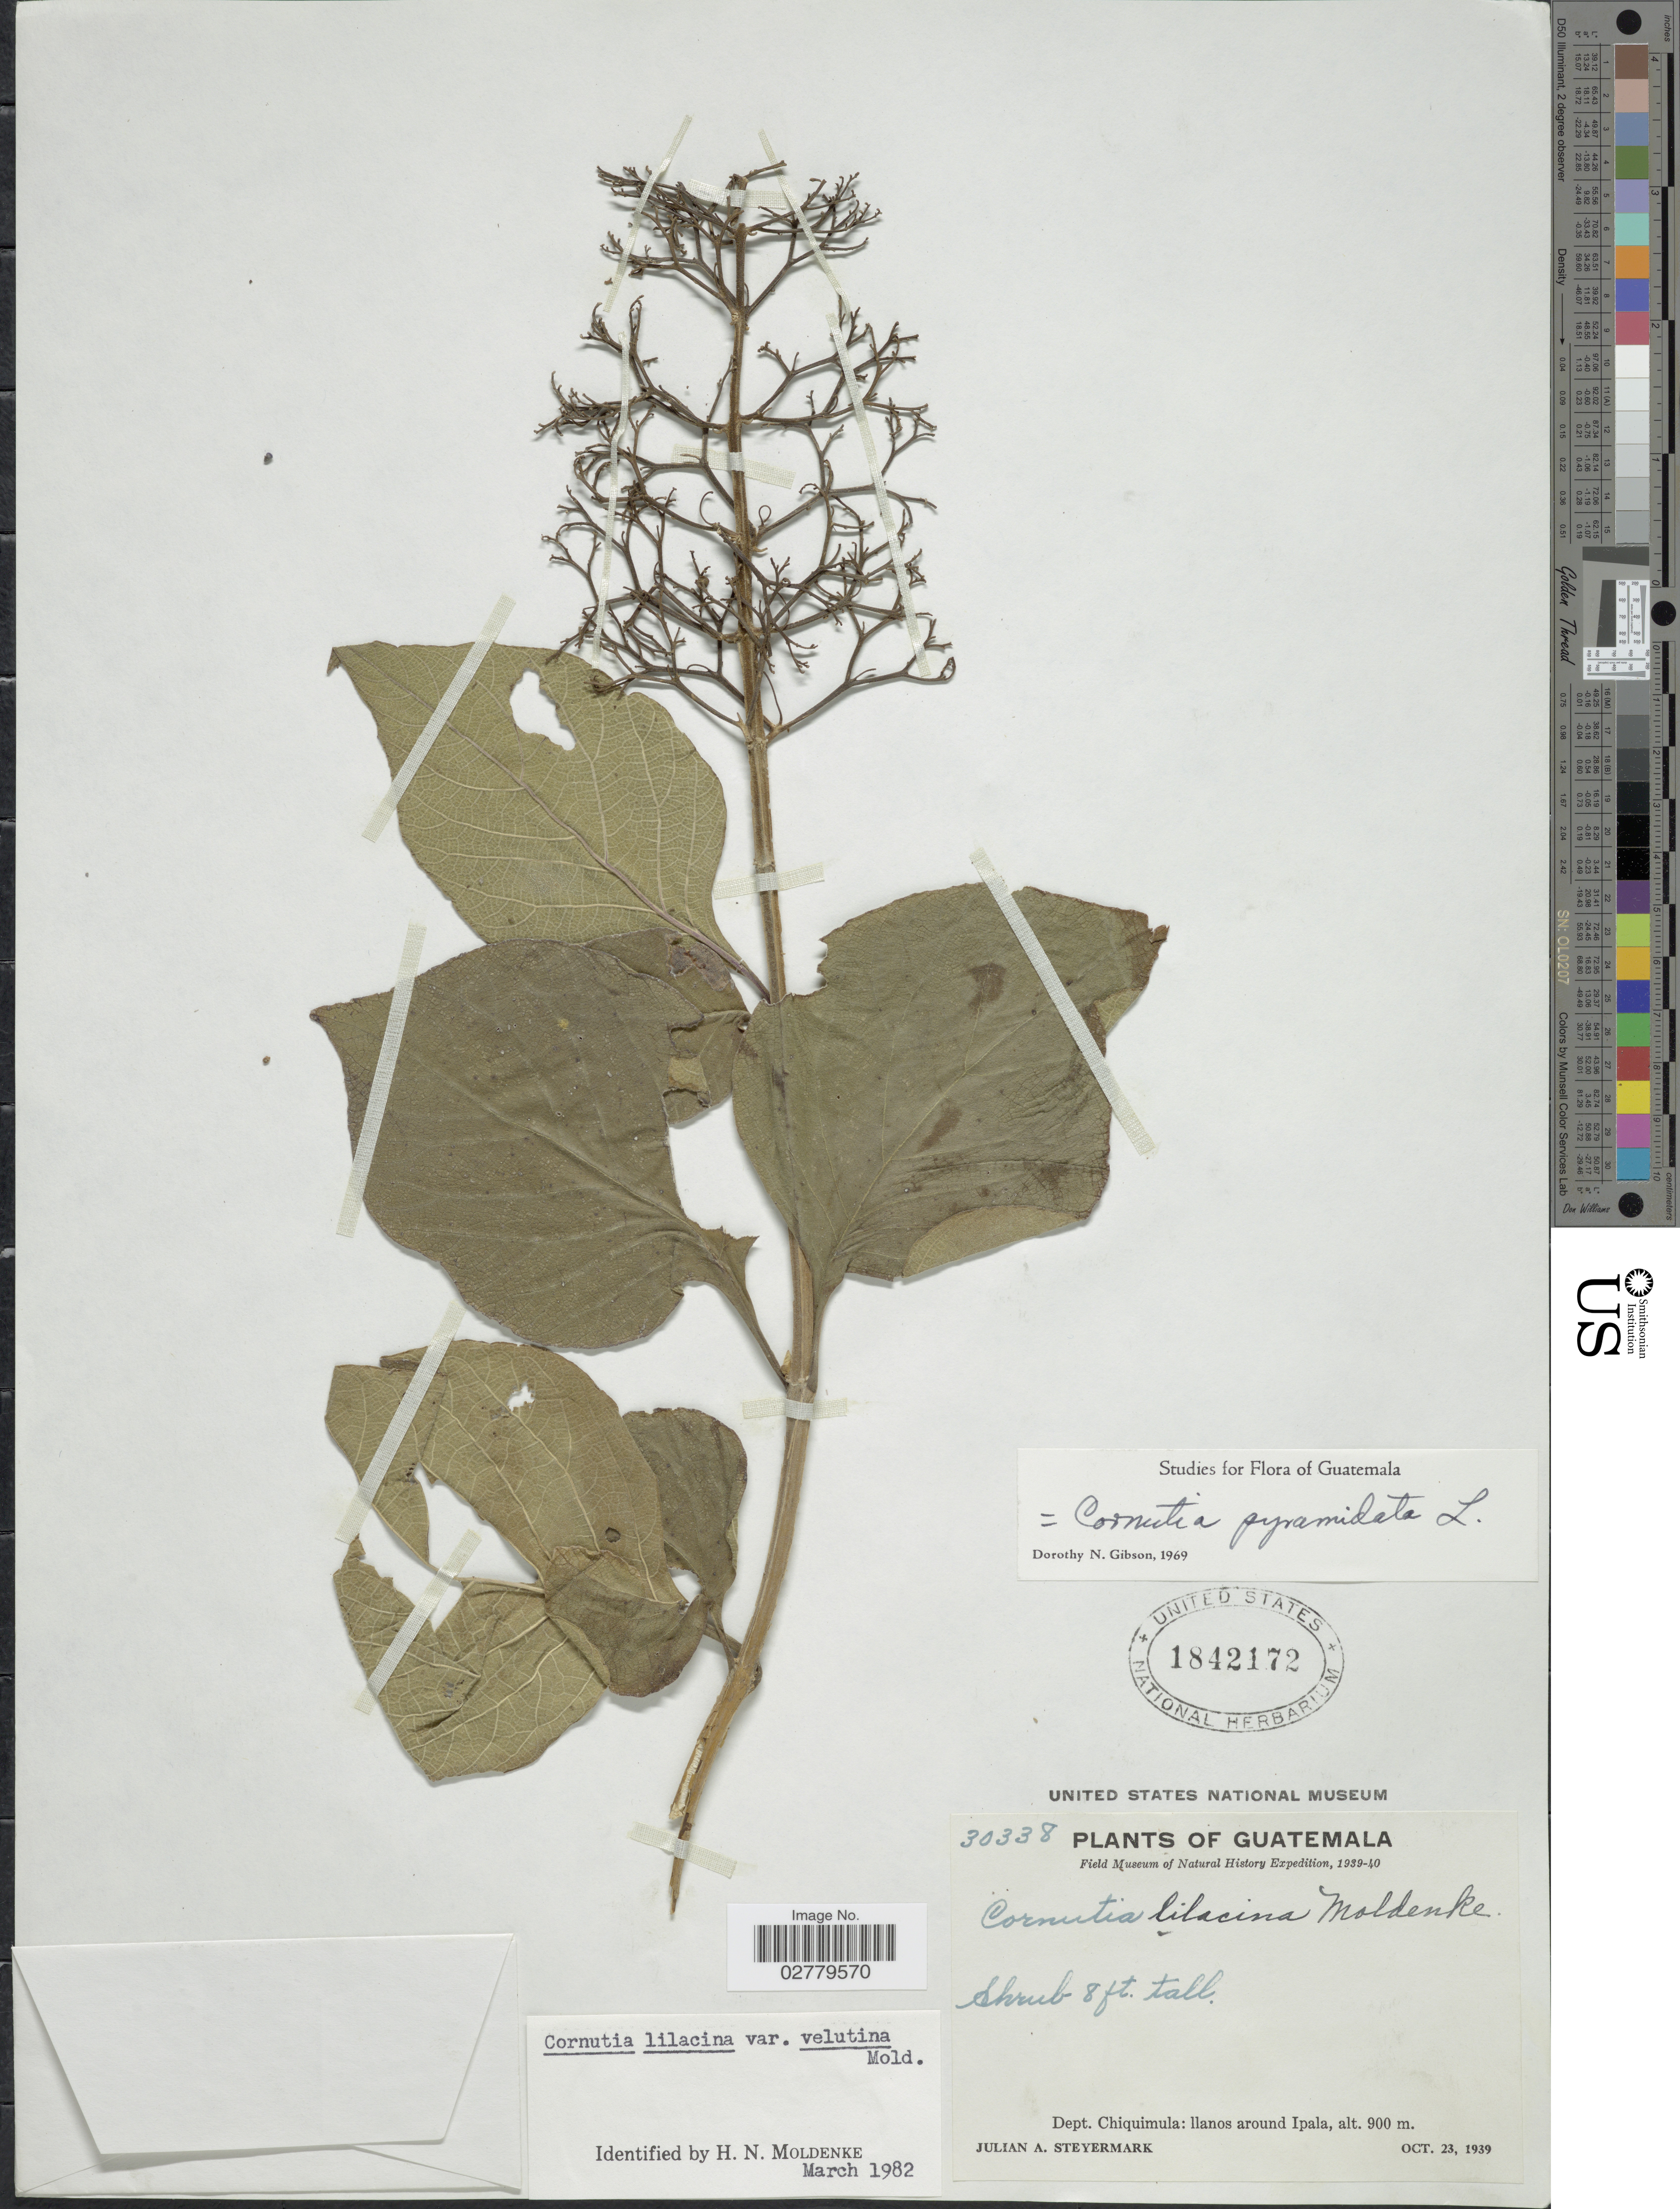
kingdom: Plantae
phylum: Tracheophyta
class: Magnoliopsida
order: Lamiales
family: Lamiaceae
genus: Cornutia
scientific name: Cornutia lilacina var. velutina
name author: Moldenke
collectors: J. Steyermark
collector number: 30338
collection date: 1939-10-23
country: Guatemala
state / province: Chiquimula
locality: Dept. Chiquimula: llanos around Ipala.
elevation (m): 900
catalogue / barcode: US 1842172